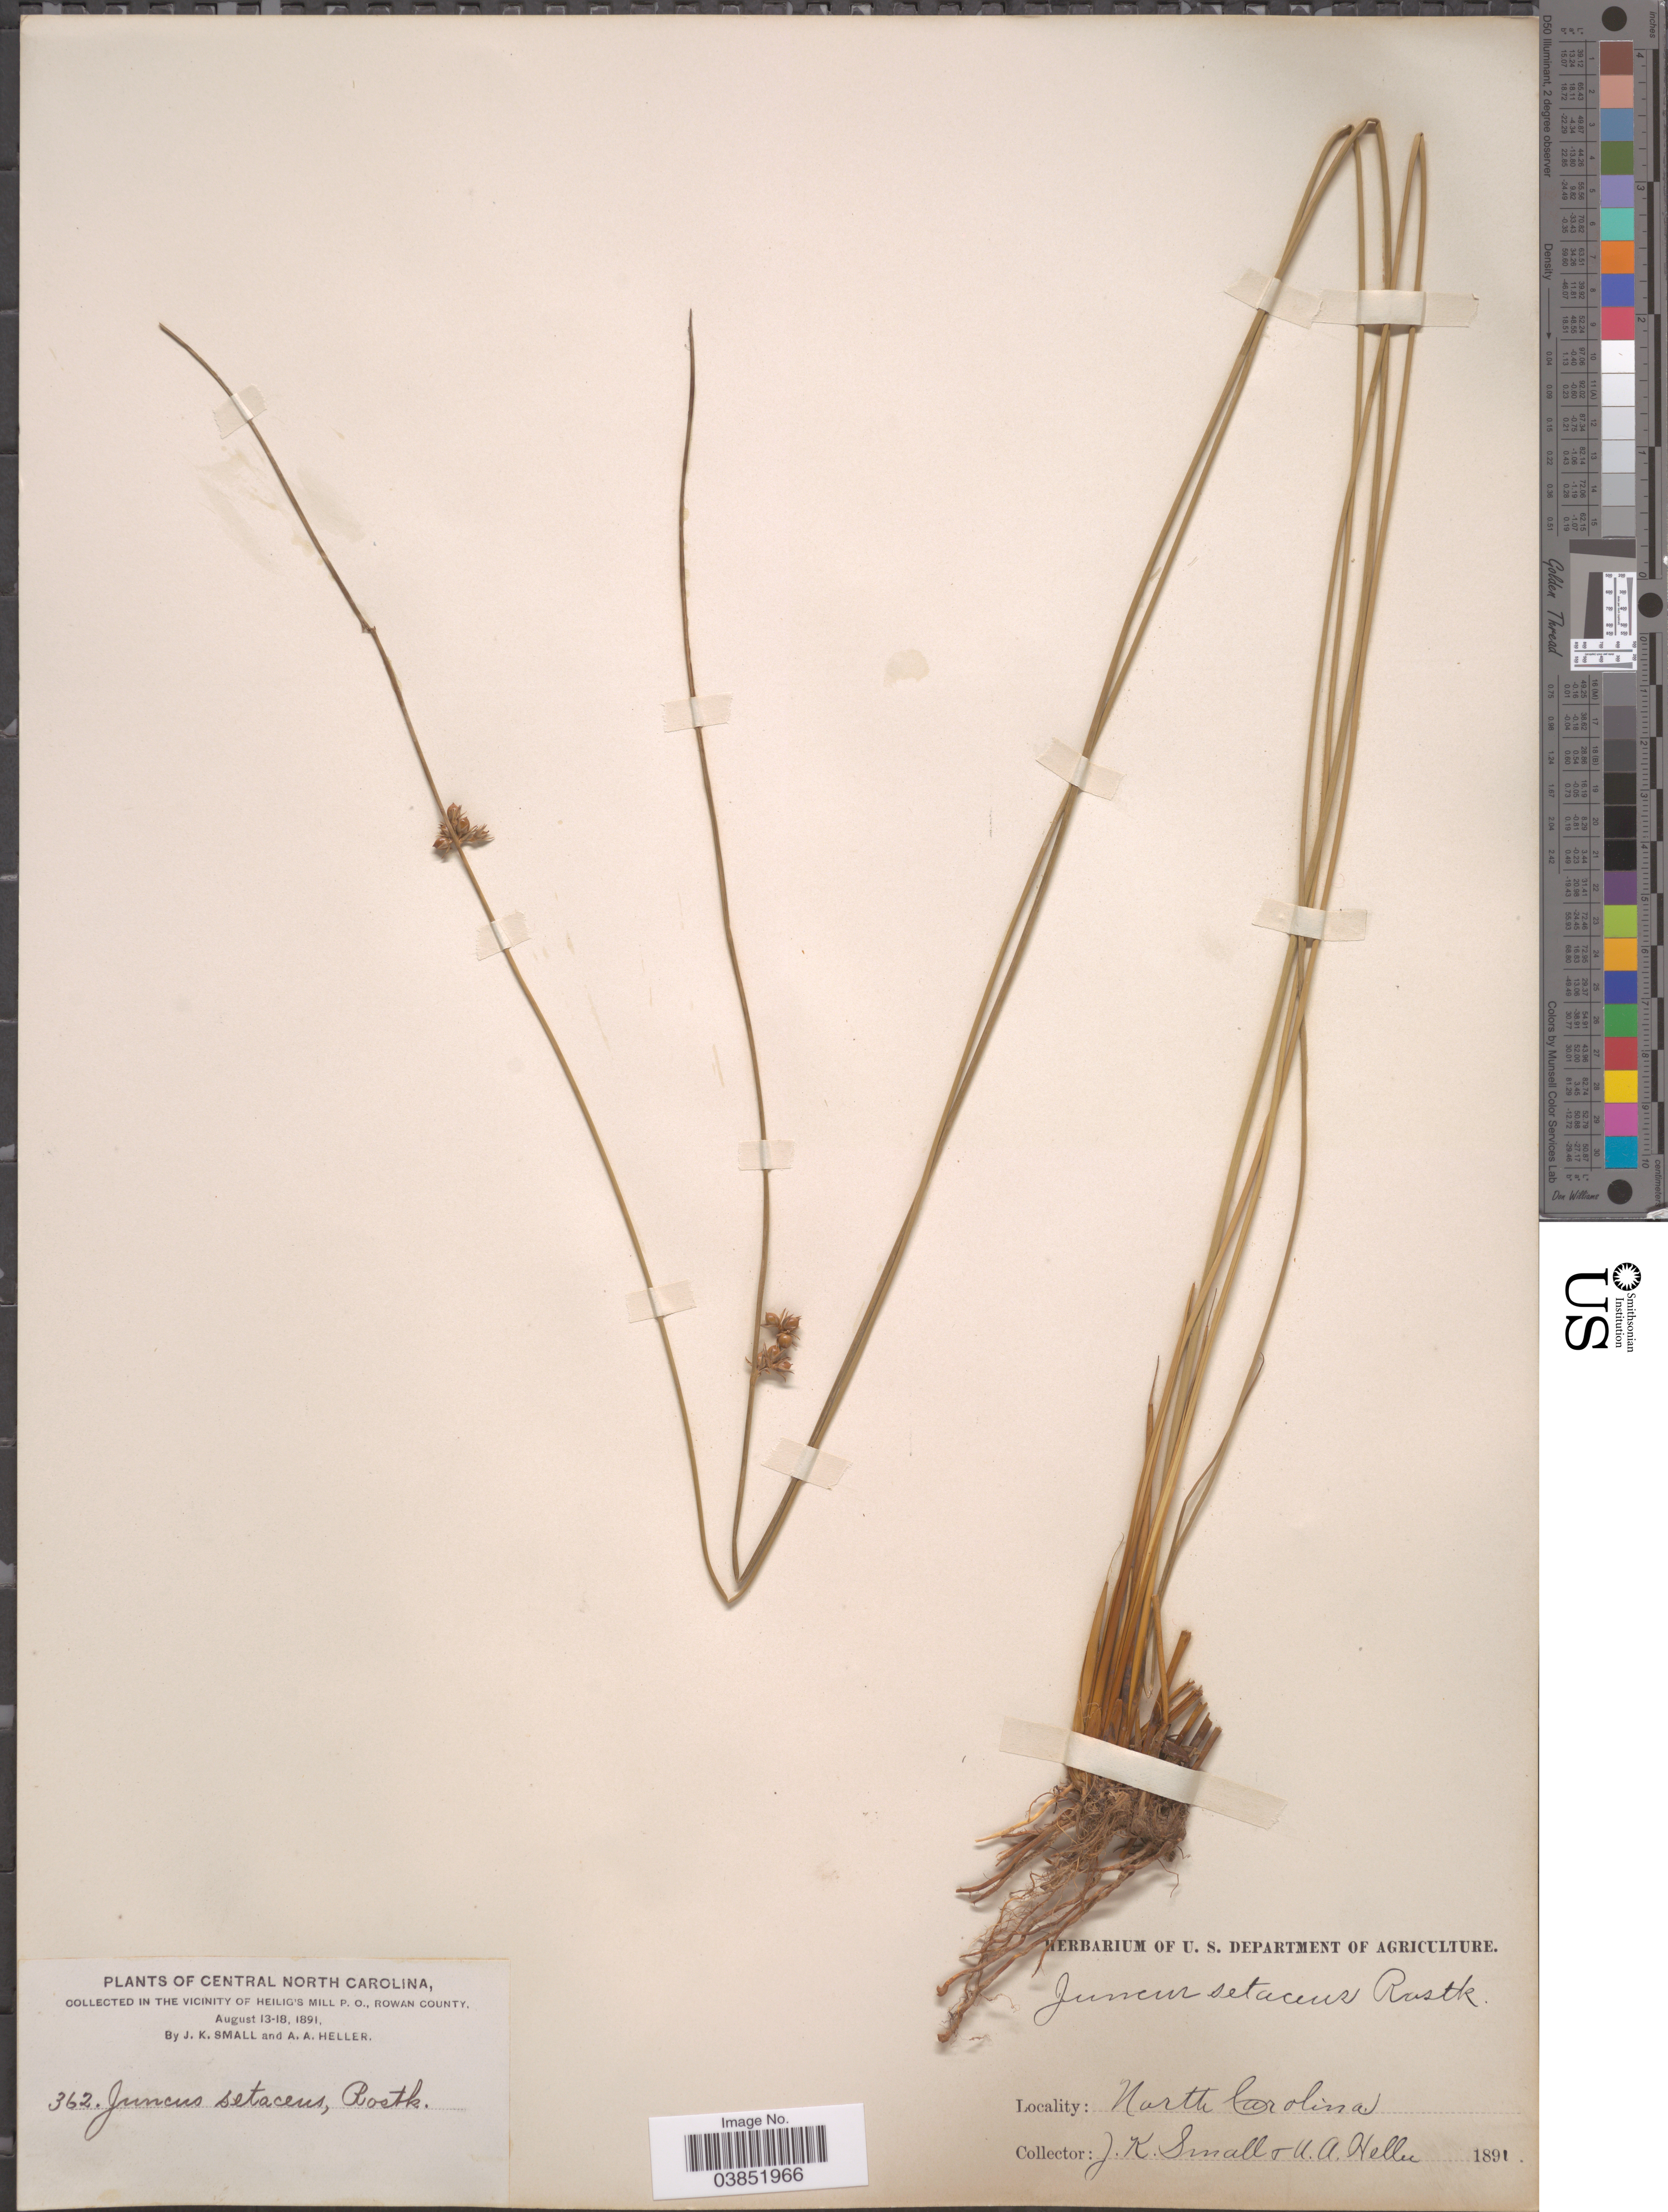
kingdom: Plantae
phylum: Tracheophyta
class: Liliopsida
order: Poales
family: Juncaceae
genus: Juncus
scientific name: Juncus coriaceus Mack.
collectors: J. K. Small & A. A. Heller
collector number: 362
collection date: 1891-08-13/1891-08-18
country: United States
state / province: North Carolina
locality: Central North Carolina. In the vicinity of Heilig's Mill P. O., Rowan County.